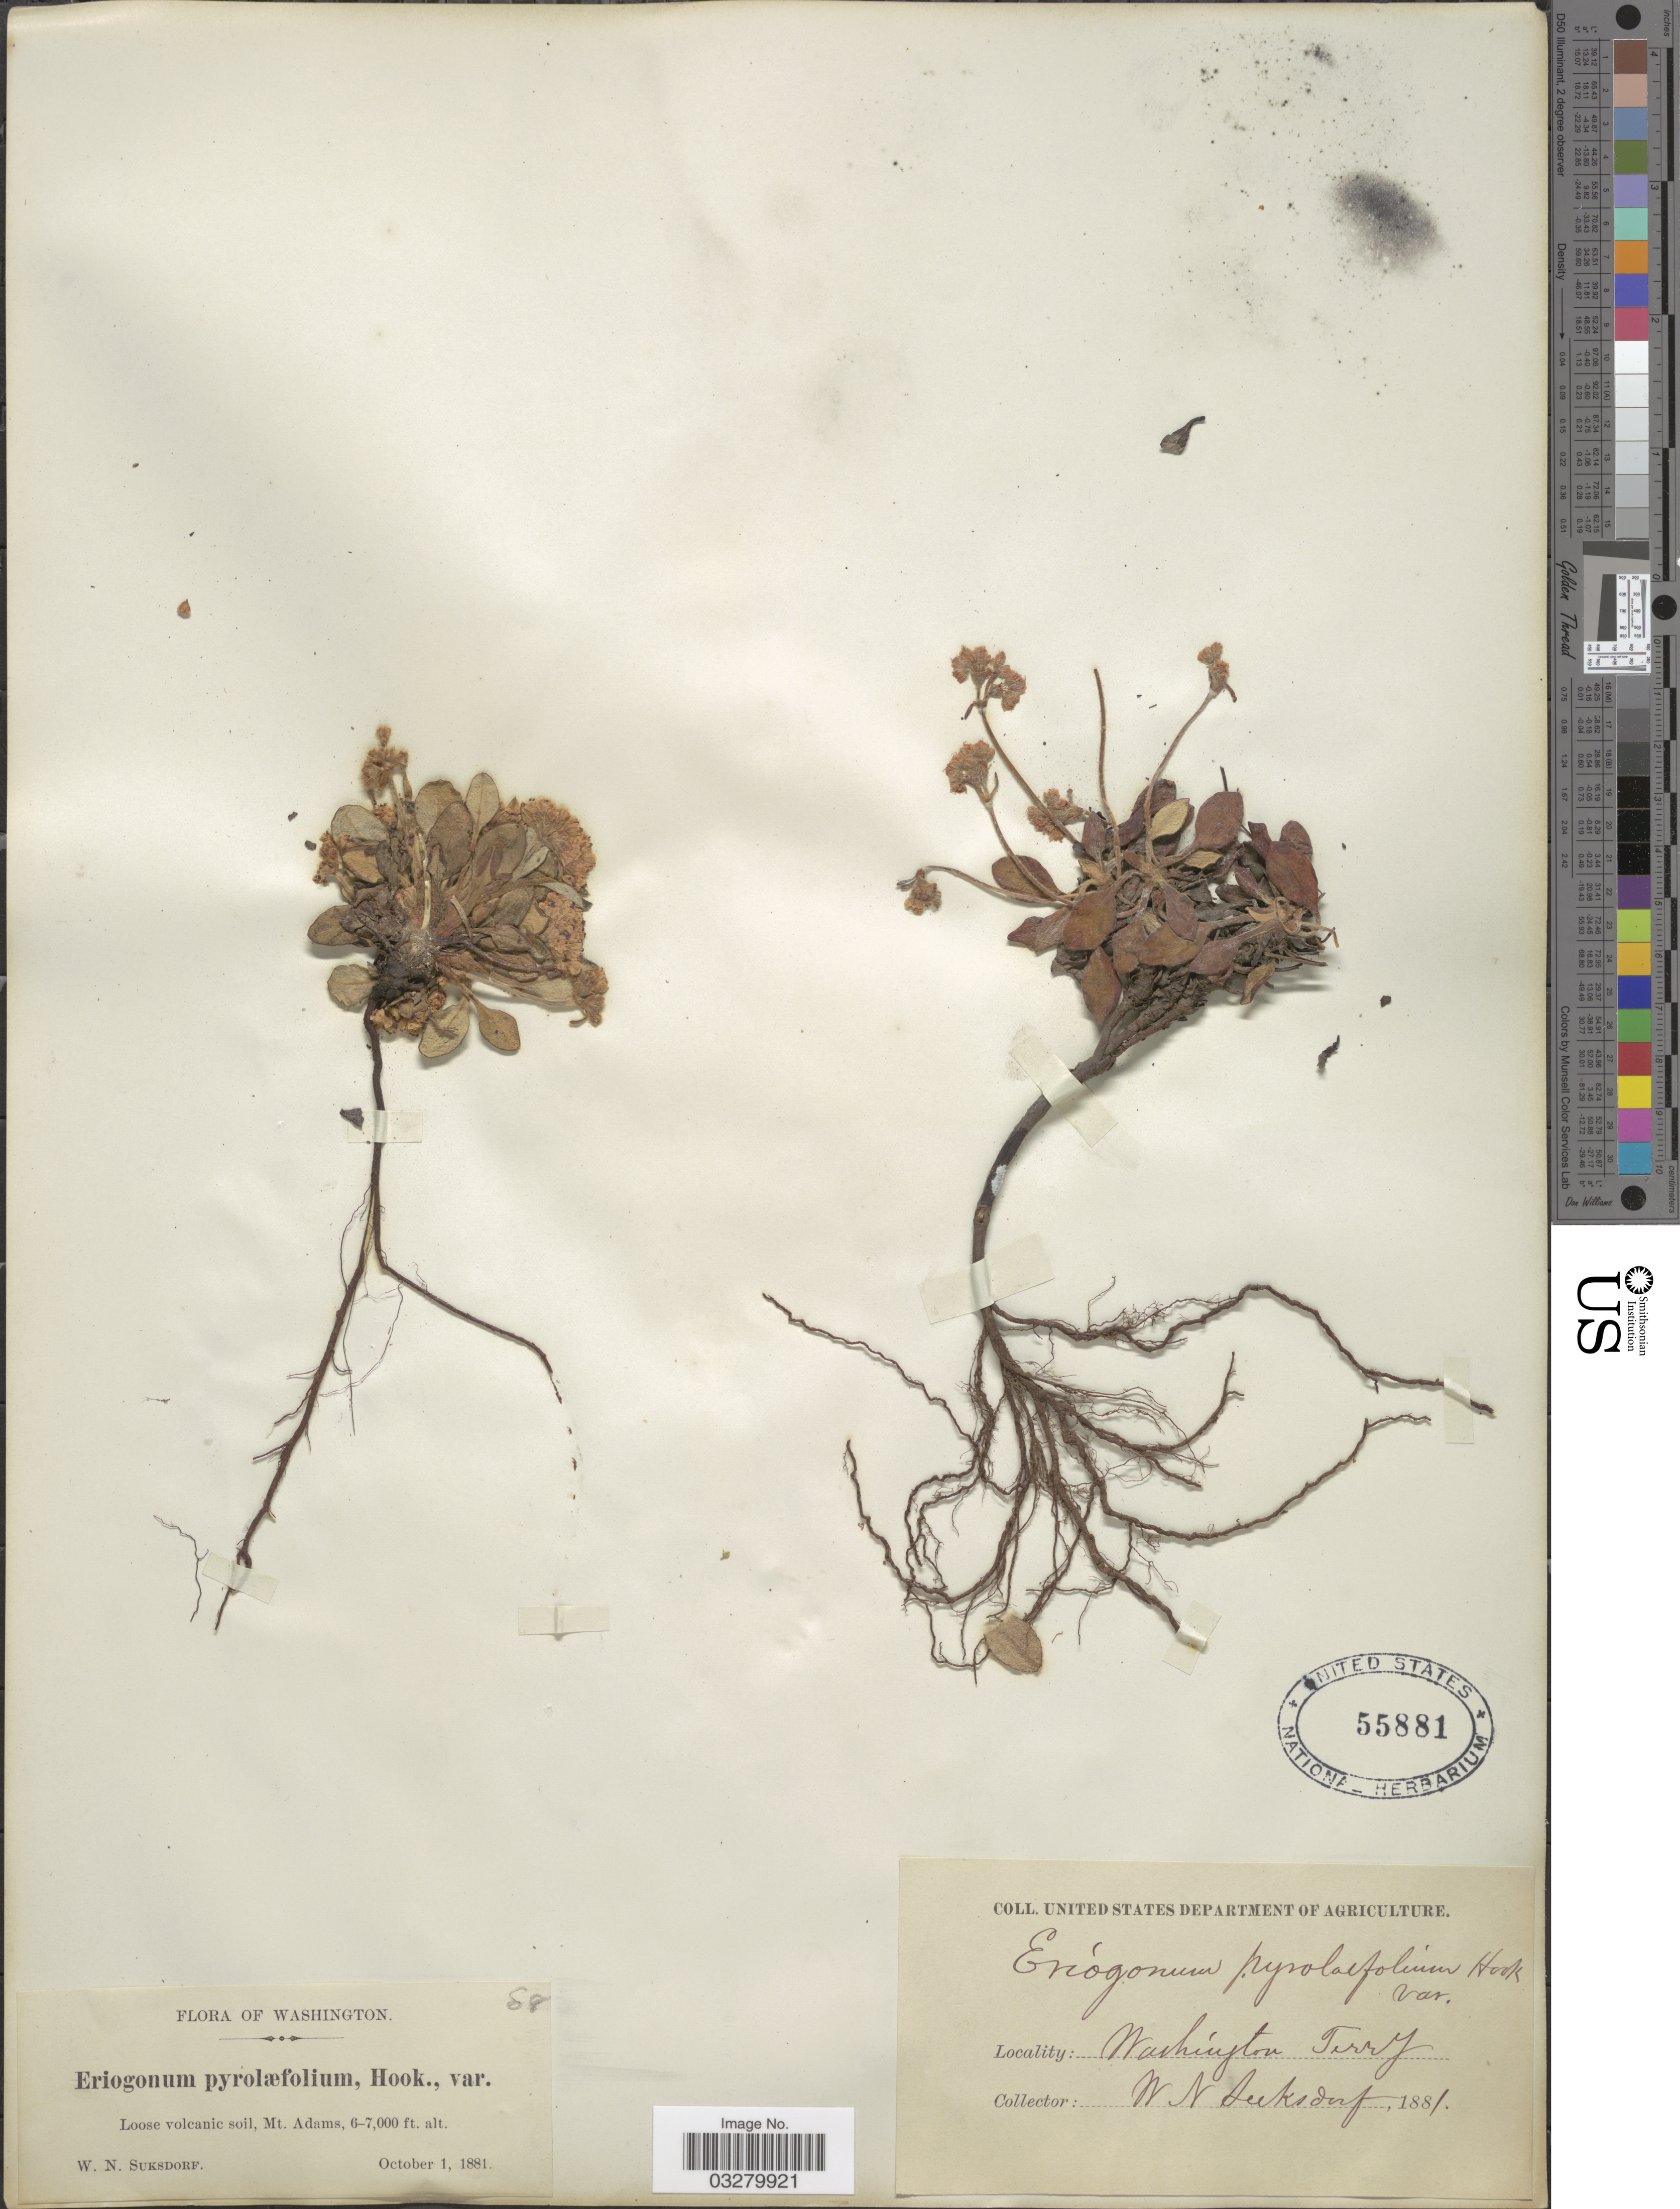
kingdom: Plantae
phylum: Tracheophyta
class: Magnoliopsida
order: Caryophyllales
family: Polygonaceae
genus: Eriogonum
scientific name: Eriogonum pyrolifolium var. coryphaeum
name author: Torr. & A. Gray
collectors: W. N. Suksdorf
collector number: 88*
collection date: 1881-10-01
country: United States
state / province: Washington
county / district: Yakima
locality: Loose volcanic soil, Mt. Adams.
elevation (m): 1829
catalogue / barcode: US 55881